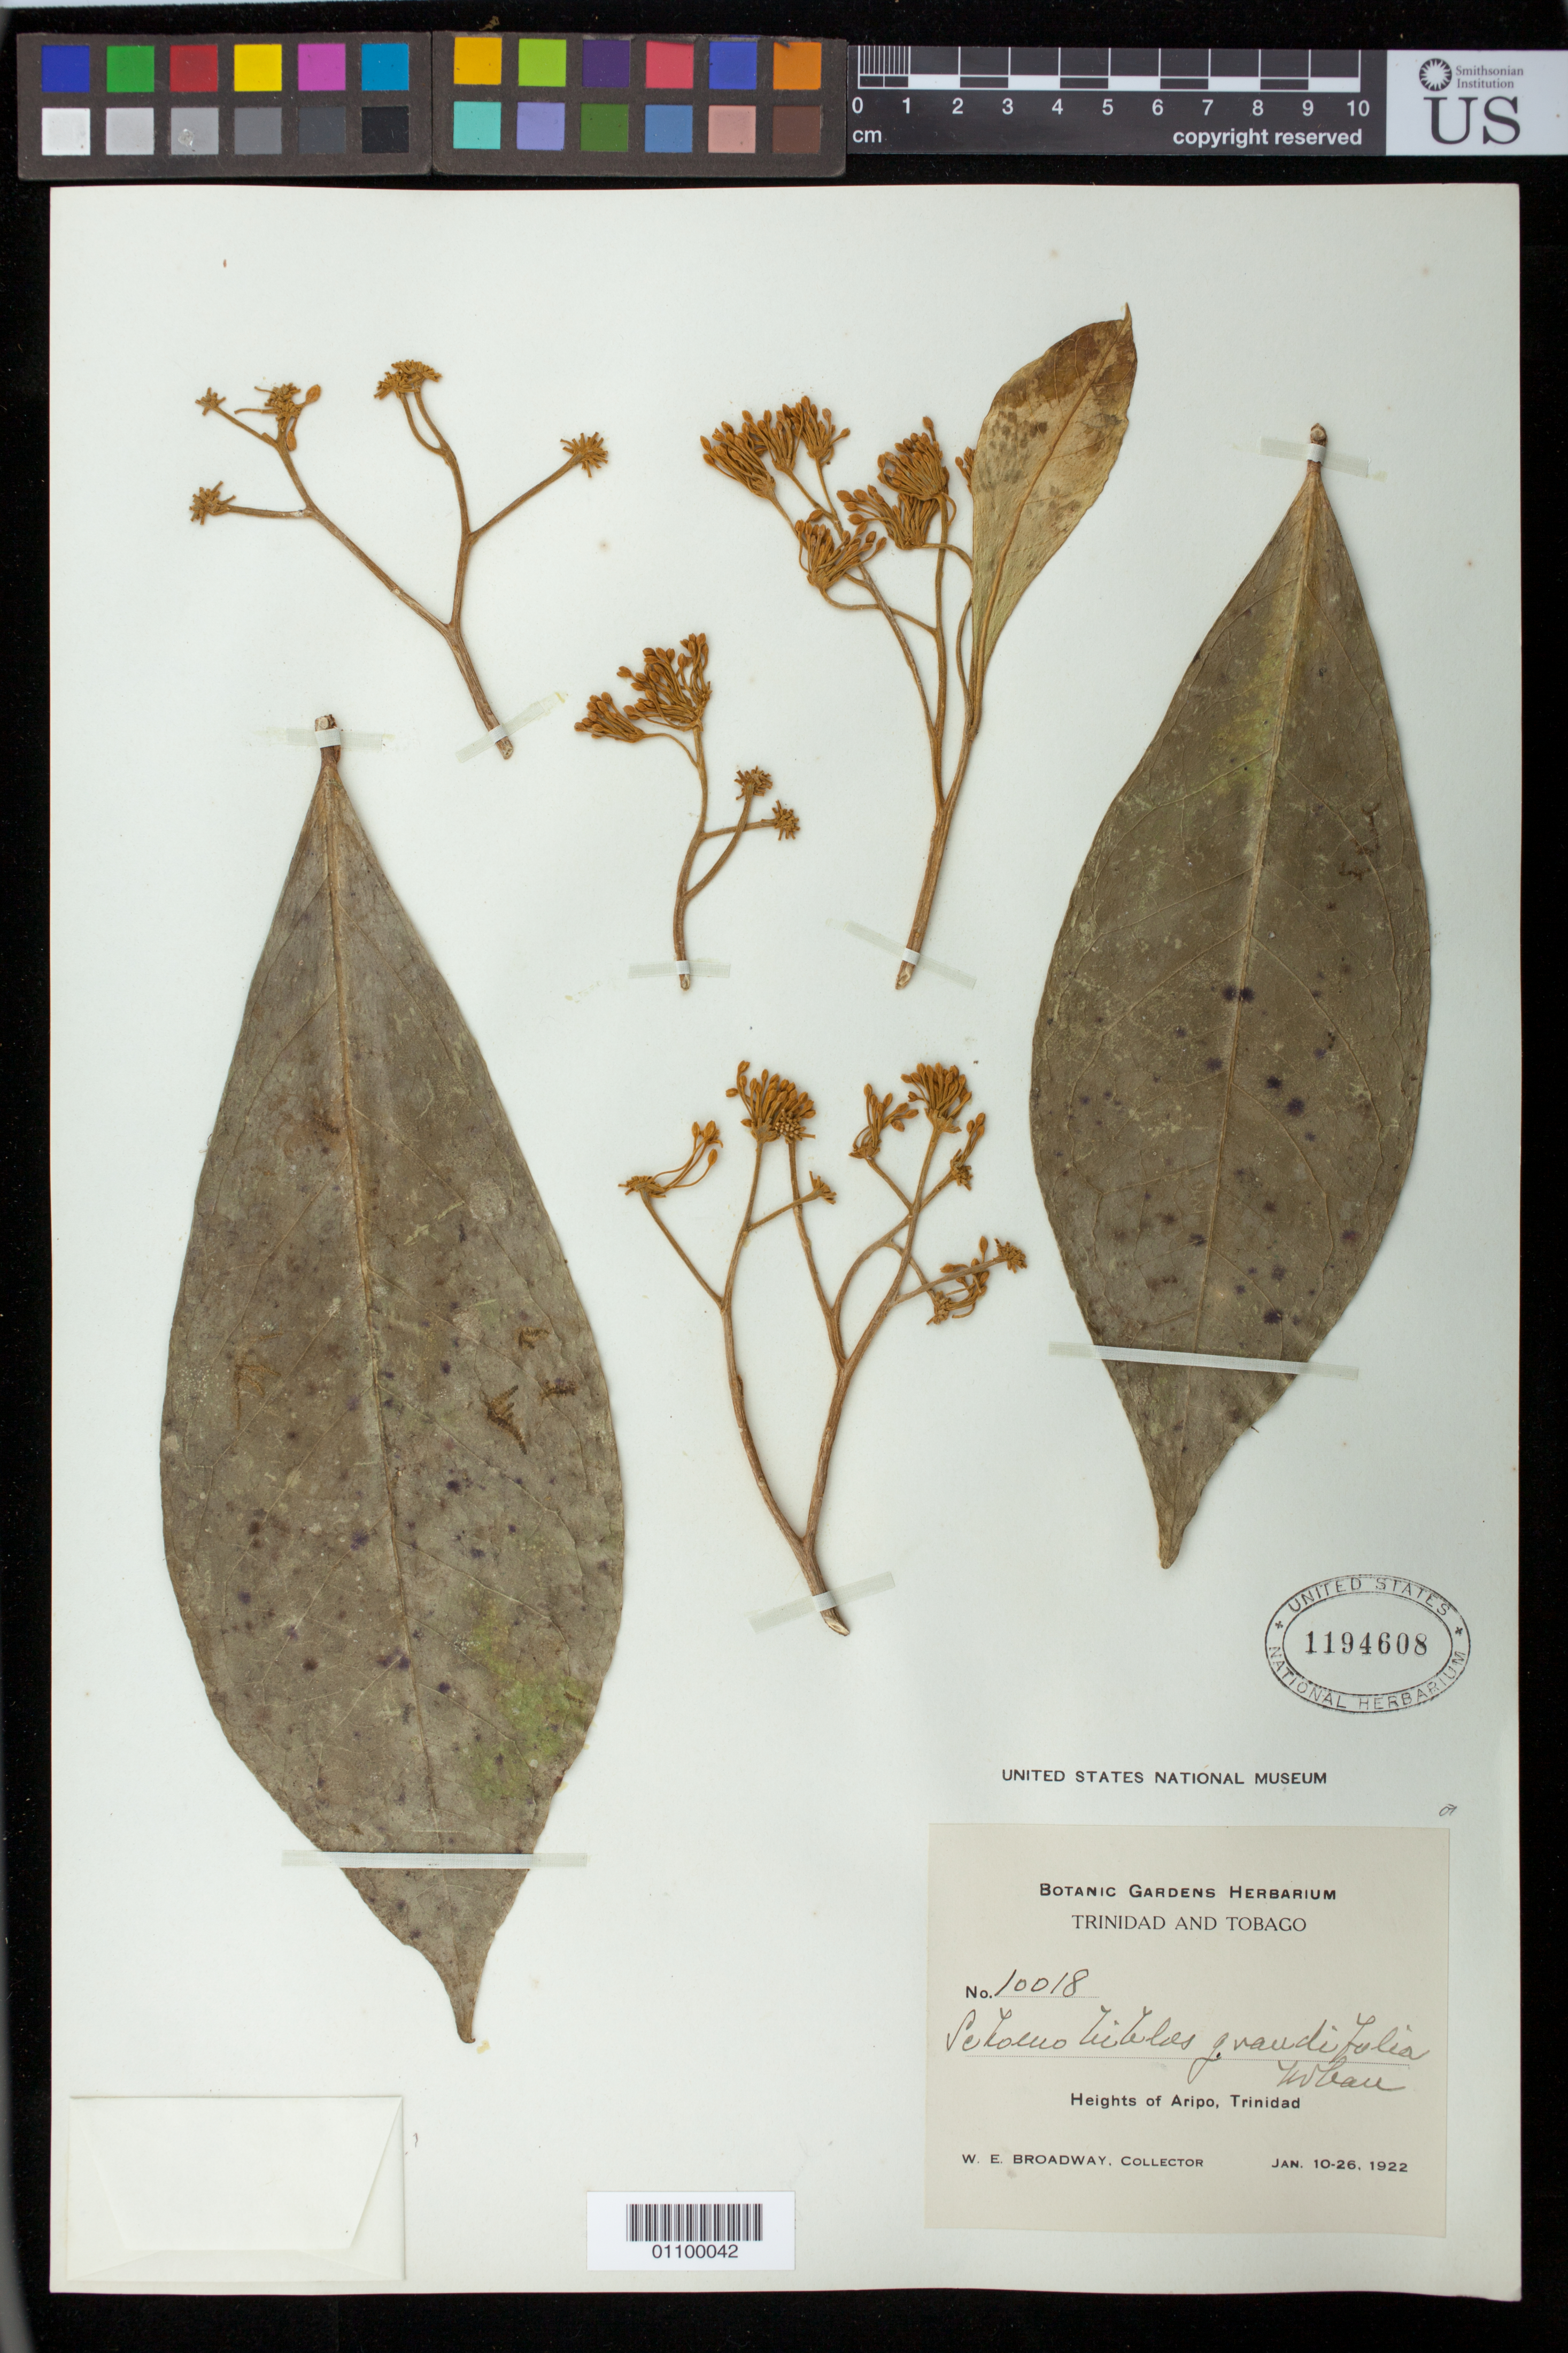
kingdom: Plantae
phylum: Tracheophyta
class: Magnoliopsida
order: Malvales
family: Thymelaeaceae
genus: Schoenobiblus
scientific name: Schoenobiblus grandifolia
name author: Urb.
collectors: W. E. Broadway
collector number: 10018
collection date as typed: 10 Jan 1922 to 26 Jan 1922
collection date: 1922-01-10/1922-01-26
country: Trinidad and Tobago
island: Trinidad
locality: Heights of Aripo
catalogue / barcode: US 1194608